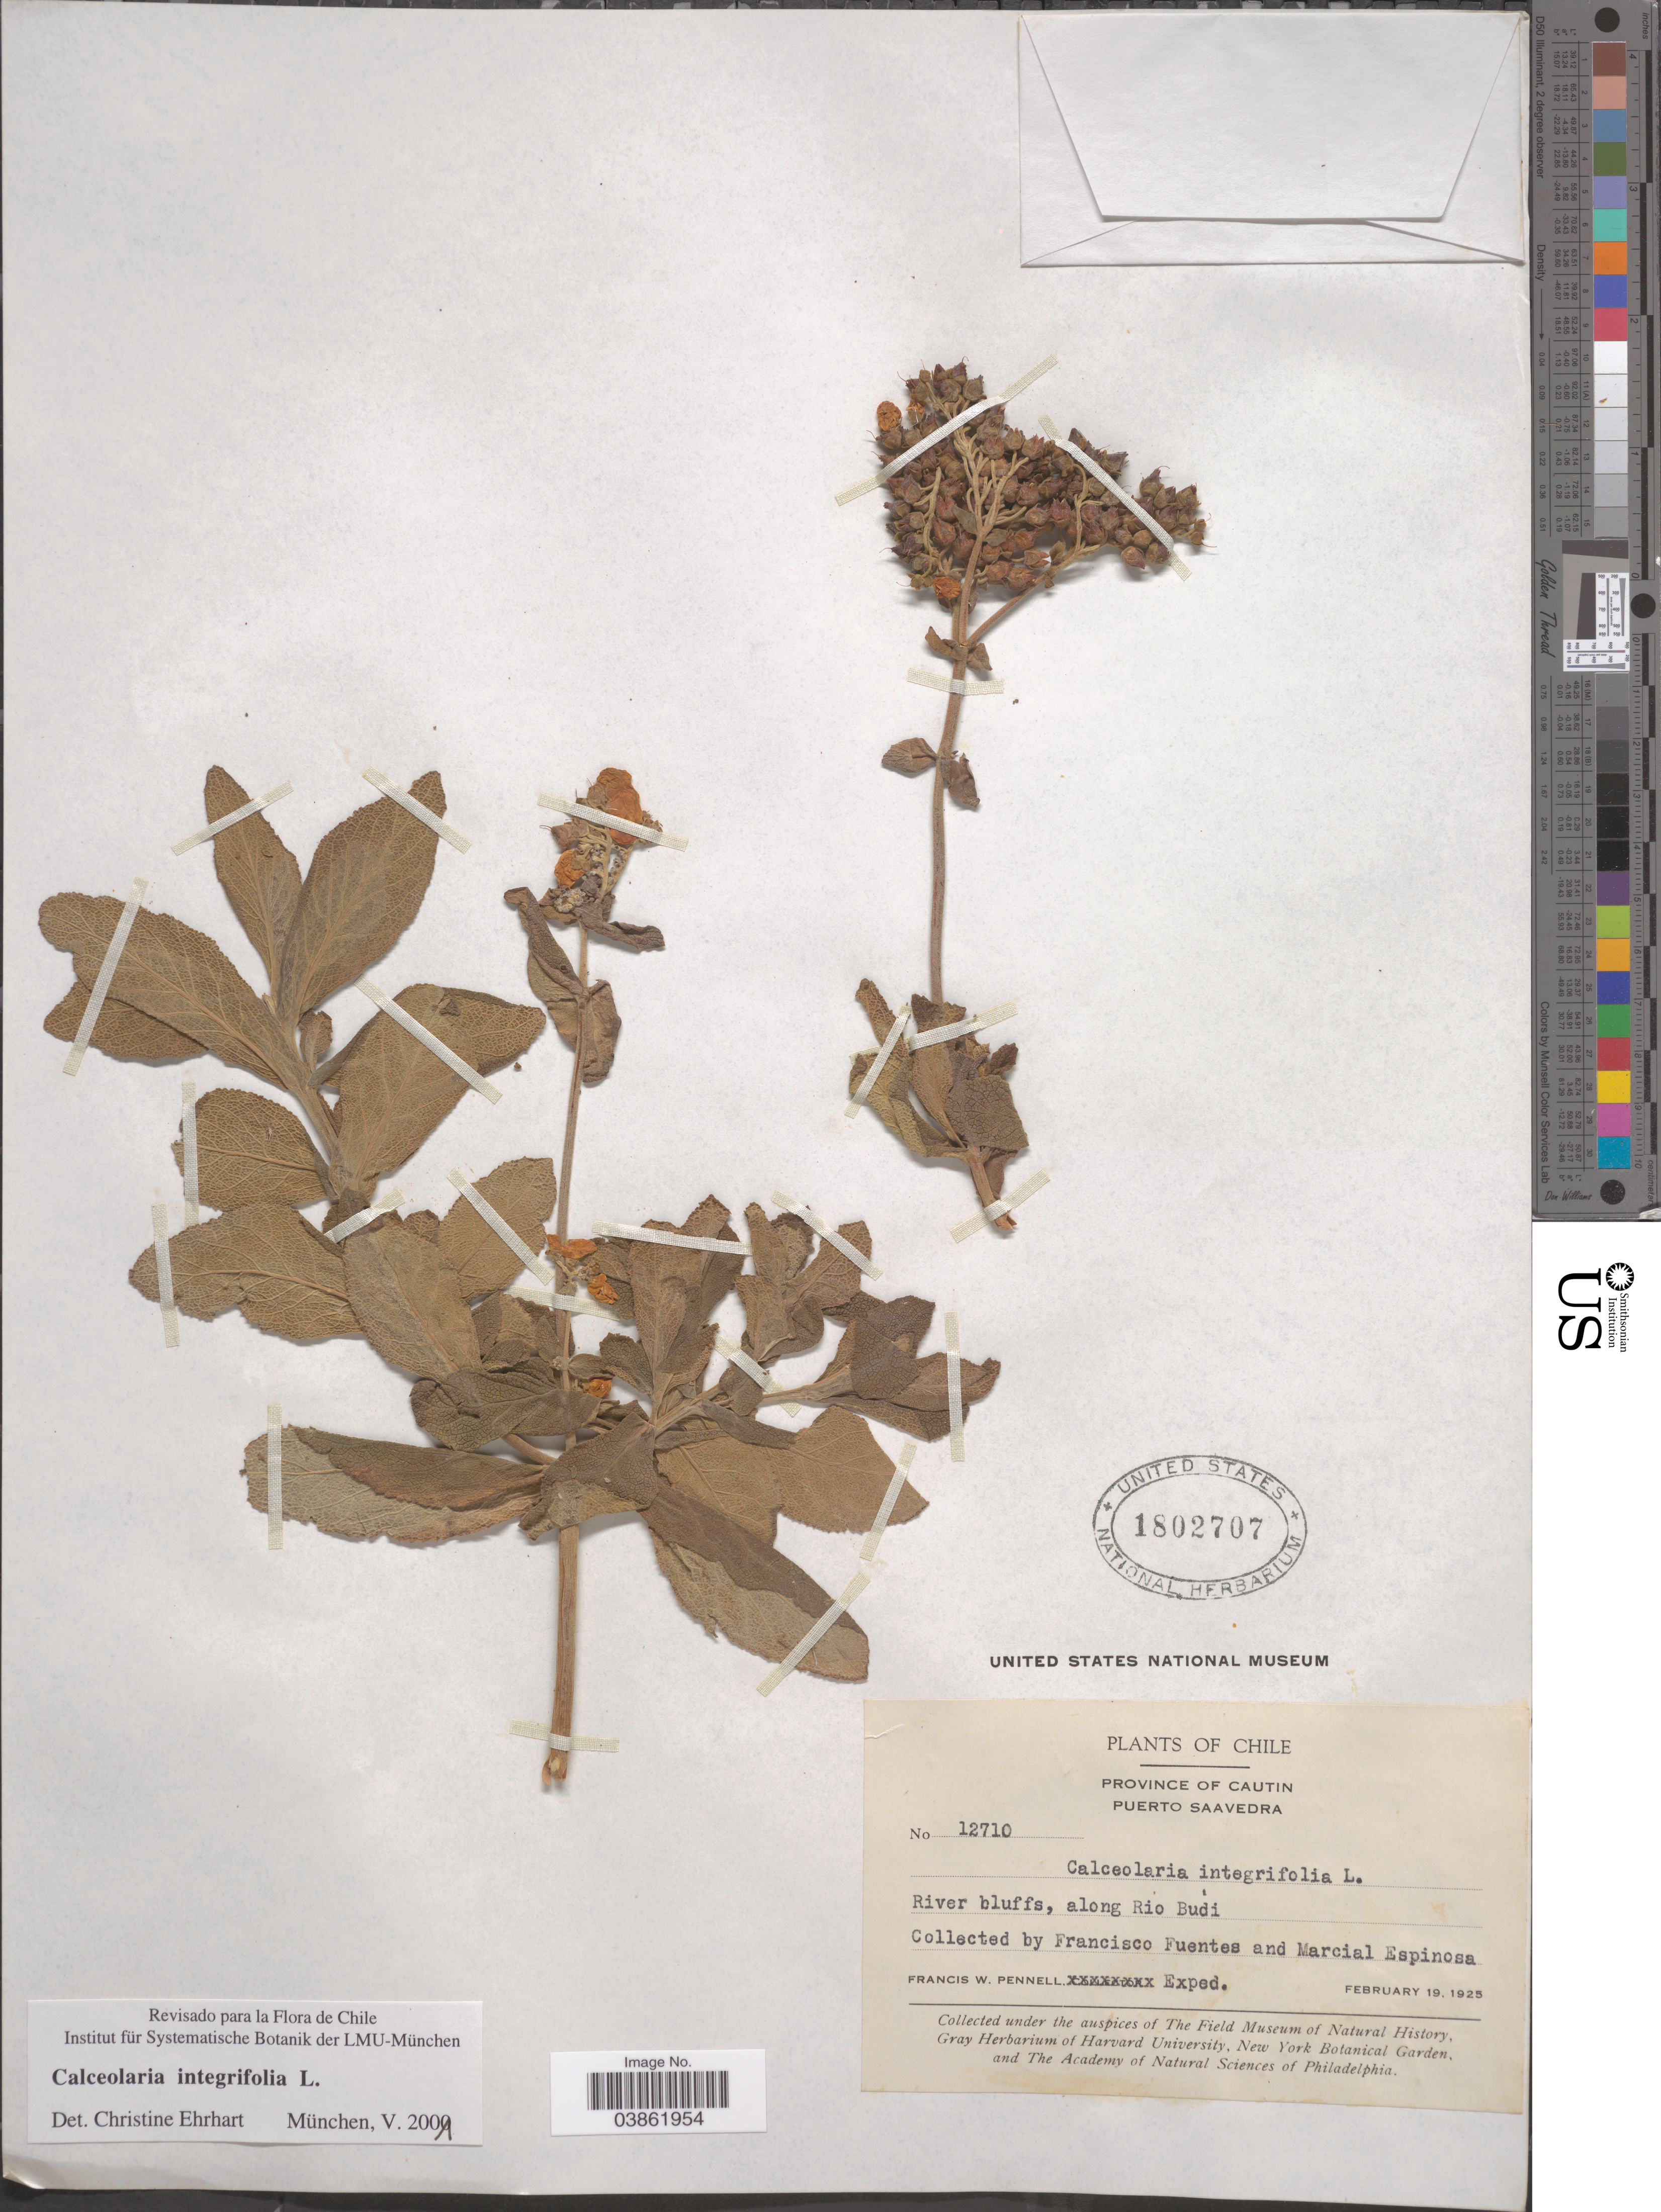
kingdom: Plantae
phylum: Tracheophyta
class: Magnoliopsida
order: Lamiales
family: Calceolariaceae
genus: Calceolaria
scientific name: Calceolaria integrifolia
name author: L.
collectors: F. Fuentes & M. Espinosa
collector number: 12710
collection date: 1925-02-19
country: Chile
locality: Province of Cautin. Puerto Saavedra. River bluffs, along Rio Budi.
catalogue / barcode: US 1802707